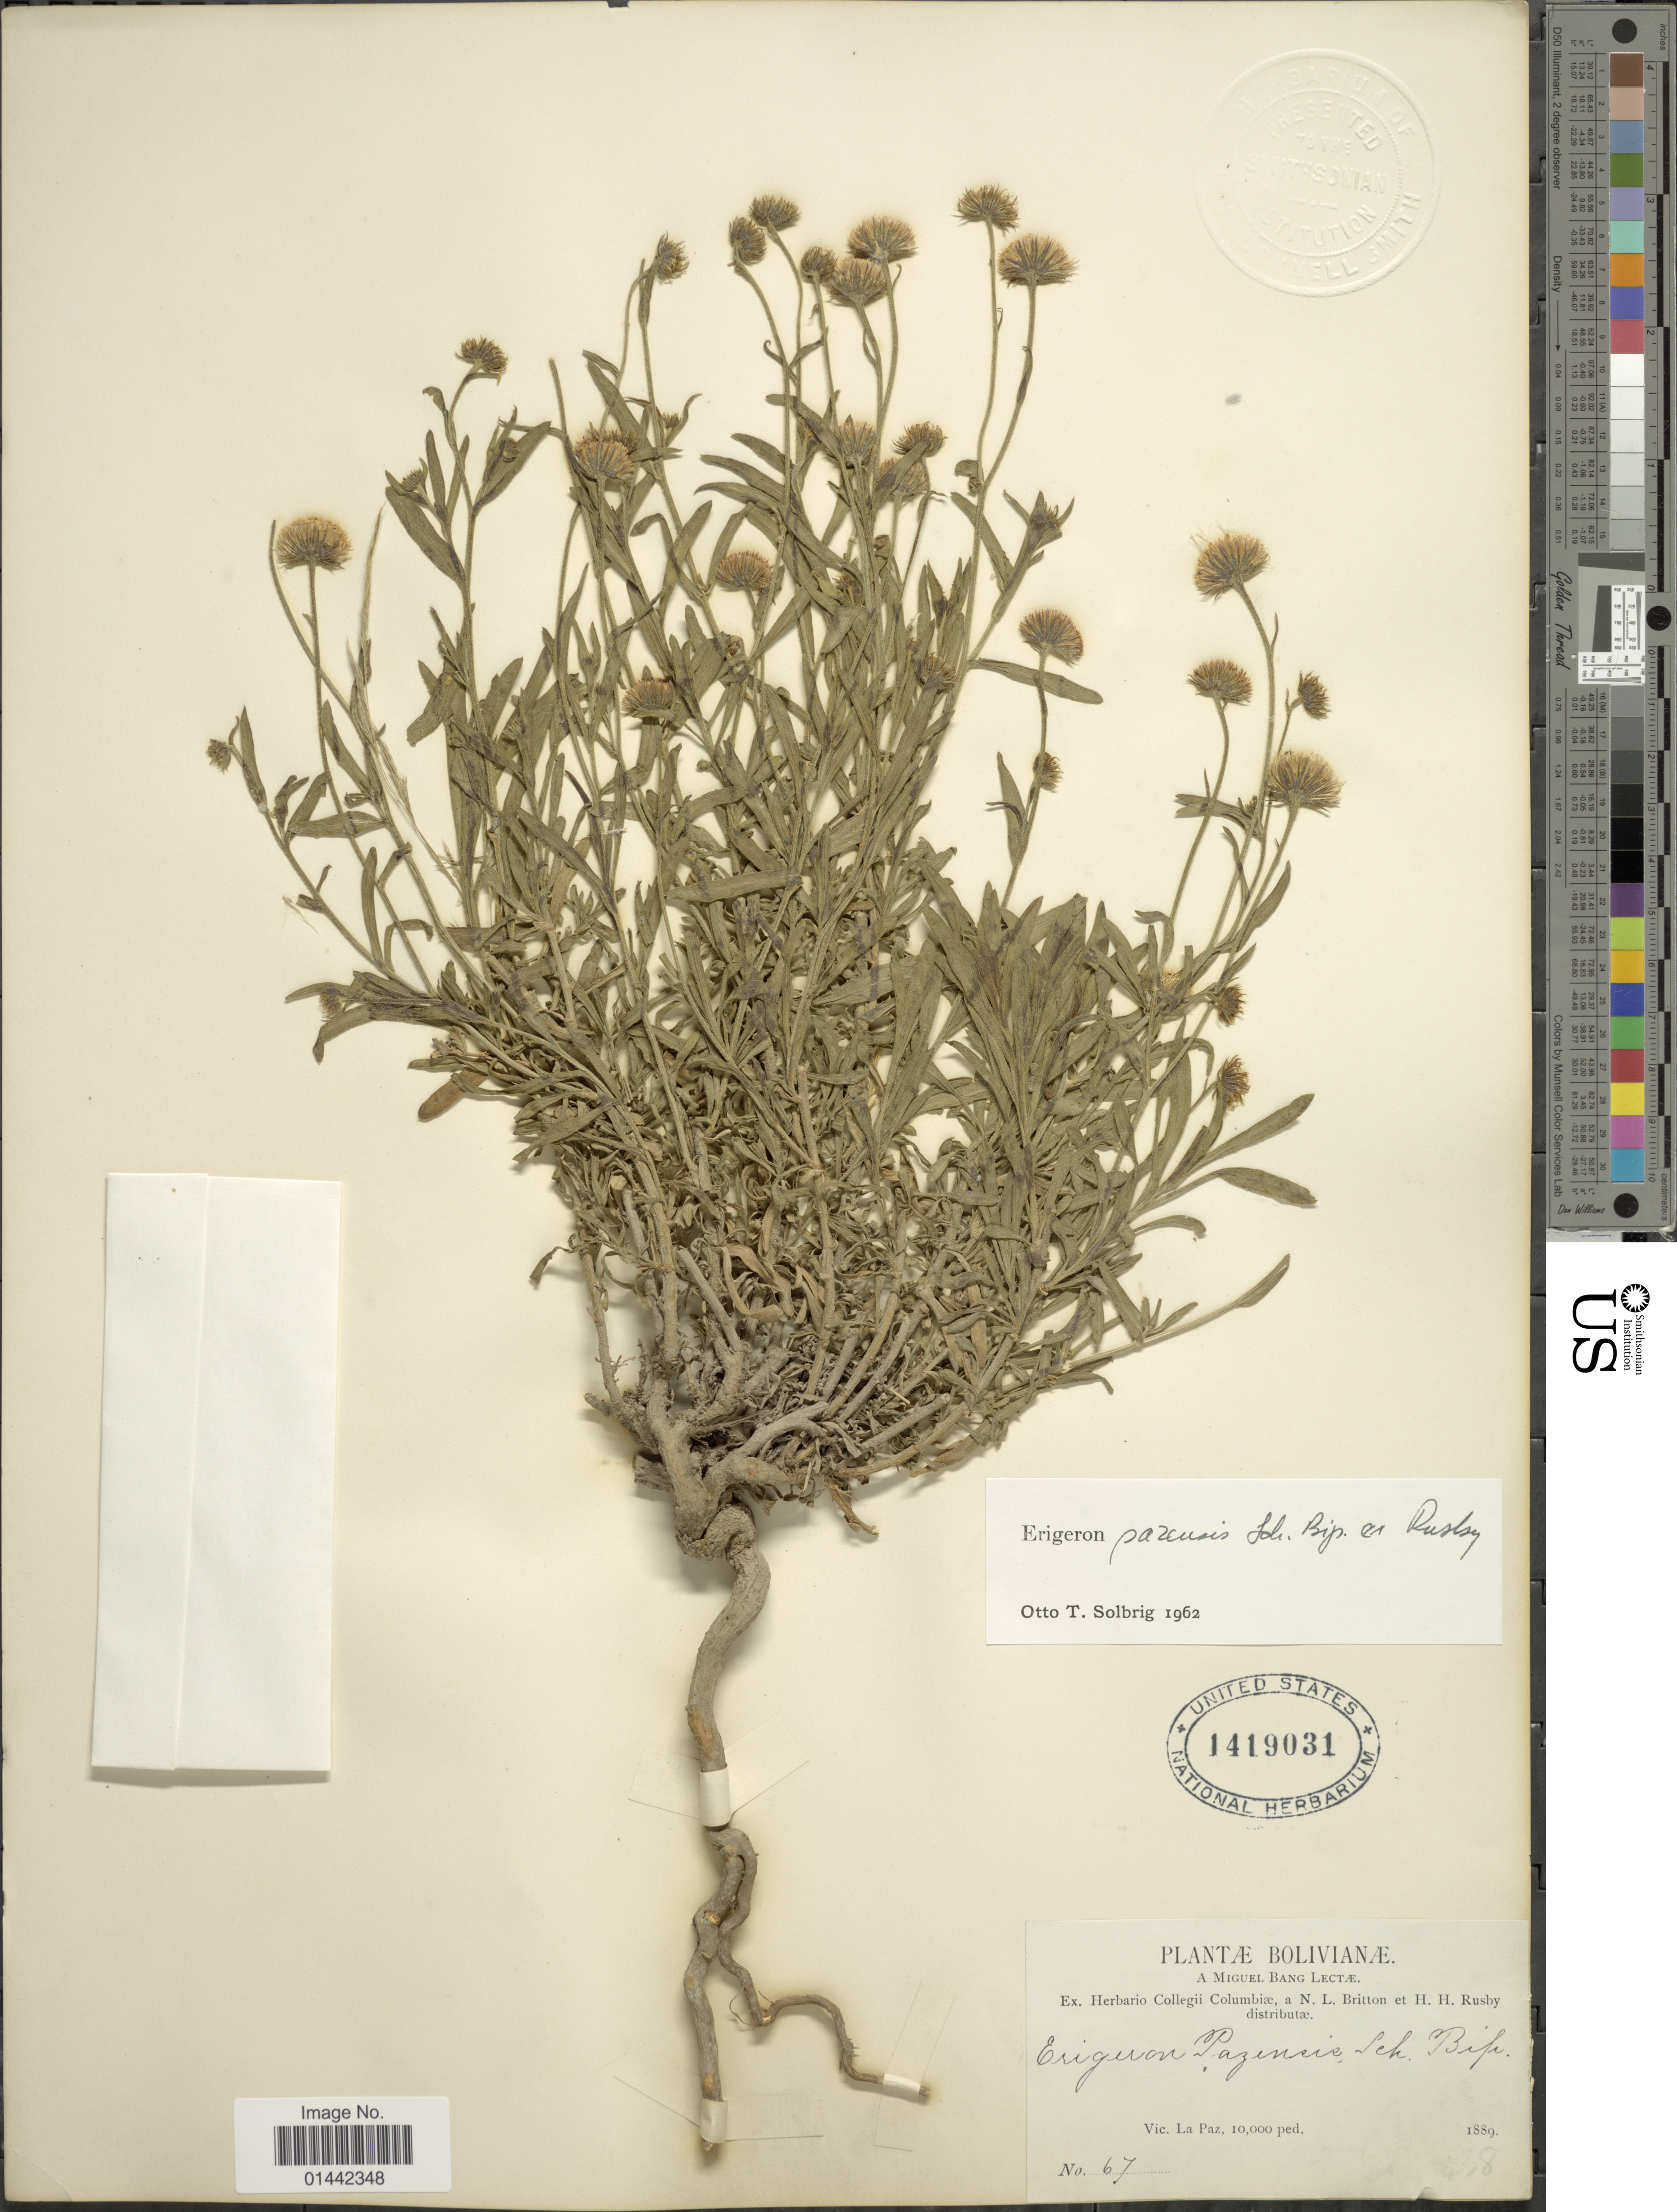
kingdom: Plantae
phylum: Tracheophyta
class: Magnoliopsida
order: Asterales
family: Asteraceae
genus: Erigeron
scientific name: Erigeron pazensis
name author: Sch. Bip. ex Rusby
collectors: M. Bang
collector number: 67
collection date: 1889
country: Bolivia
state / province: La Paz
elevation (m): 3048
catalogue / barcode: US 1419031